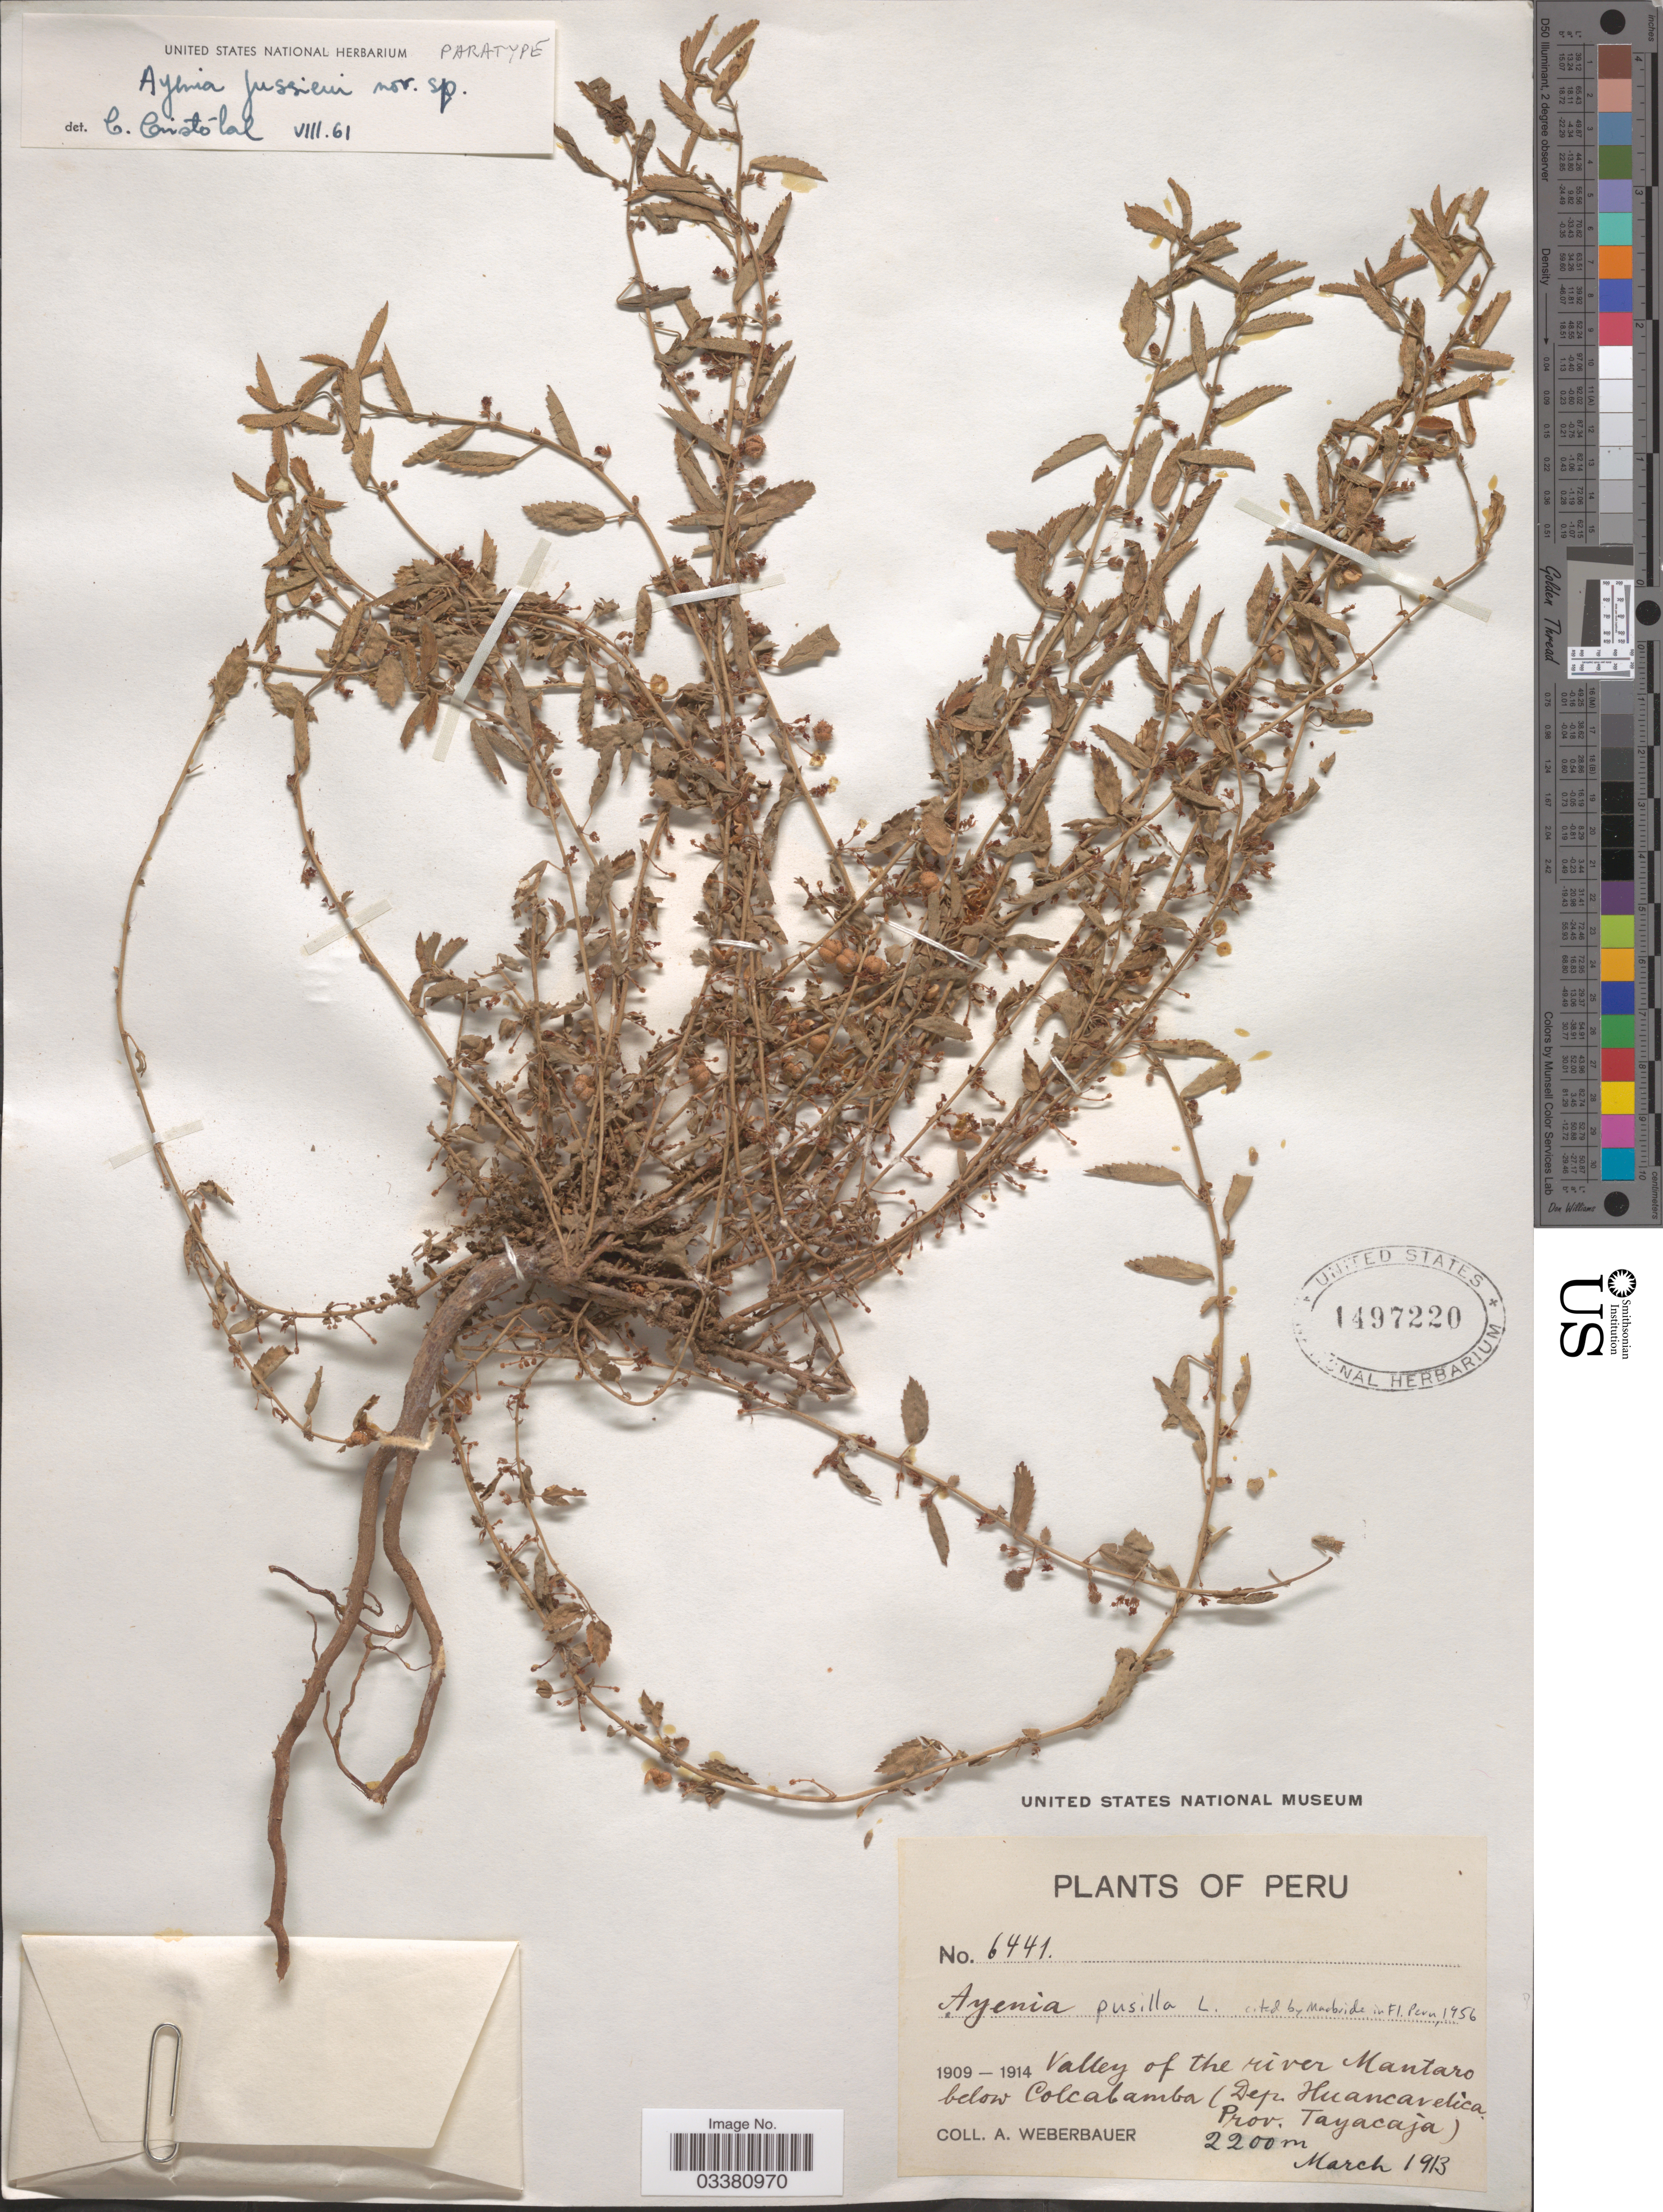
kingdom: Plantae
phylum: Tracheophyta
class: Magnoliopsida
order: Malvales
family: Malvaceae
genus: Ayenia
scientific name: Ayenia jussieui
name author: Cristóbal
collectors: A. Weberbauer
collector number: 6441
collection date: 1913-03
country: Peru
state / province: Huancavelica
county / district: Tayacaja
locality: Valley of the river Mantaro below Colcabamba (Dep. Huancavelica, Prov. Tayacaja).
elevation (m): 2200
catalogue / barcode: US 1497220